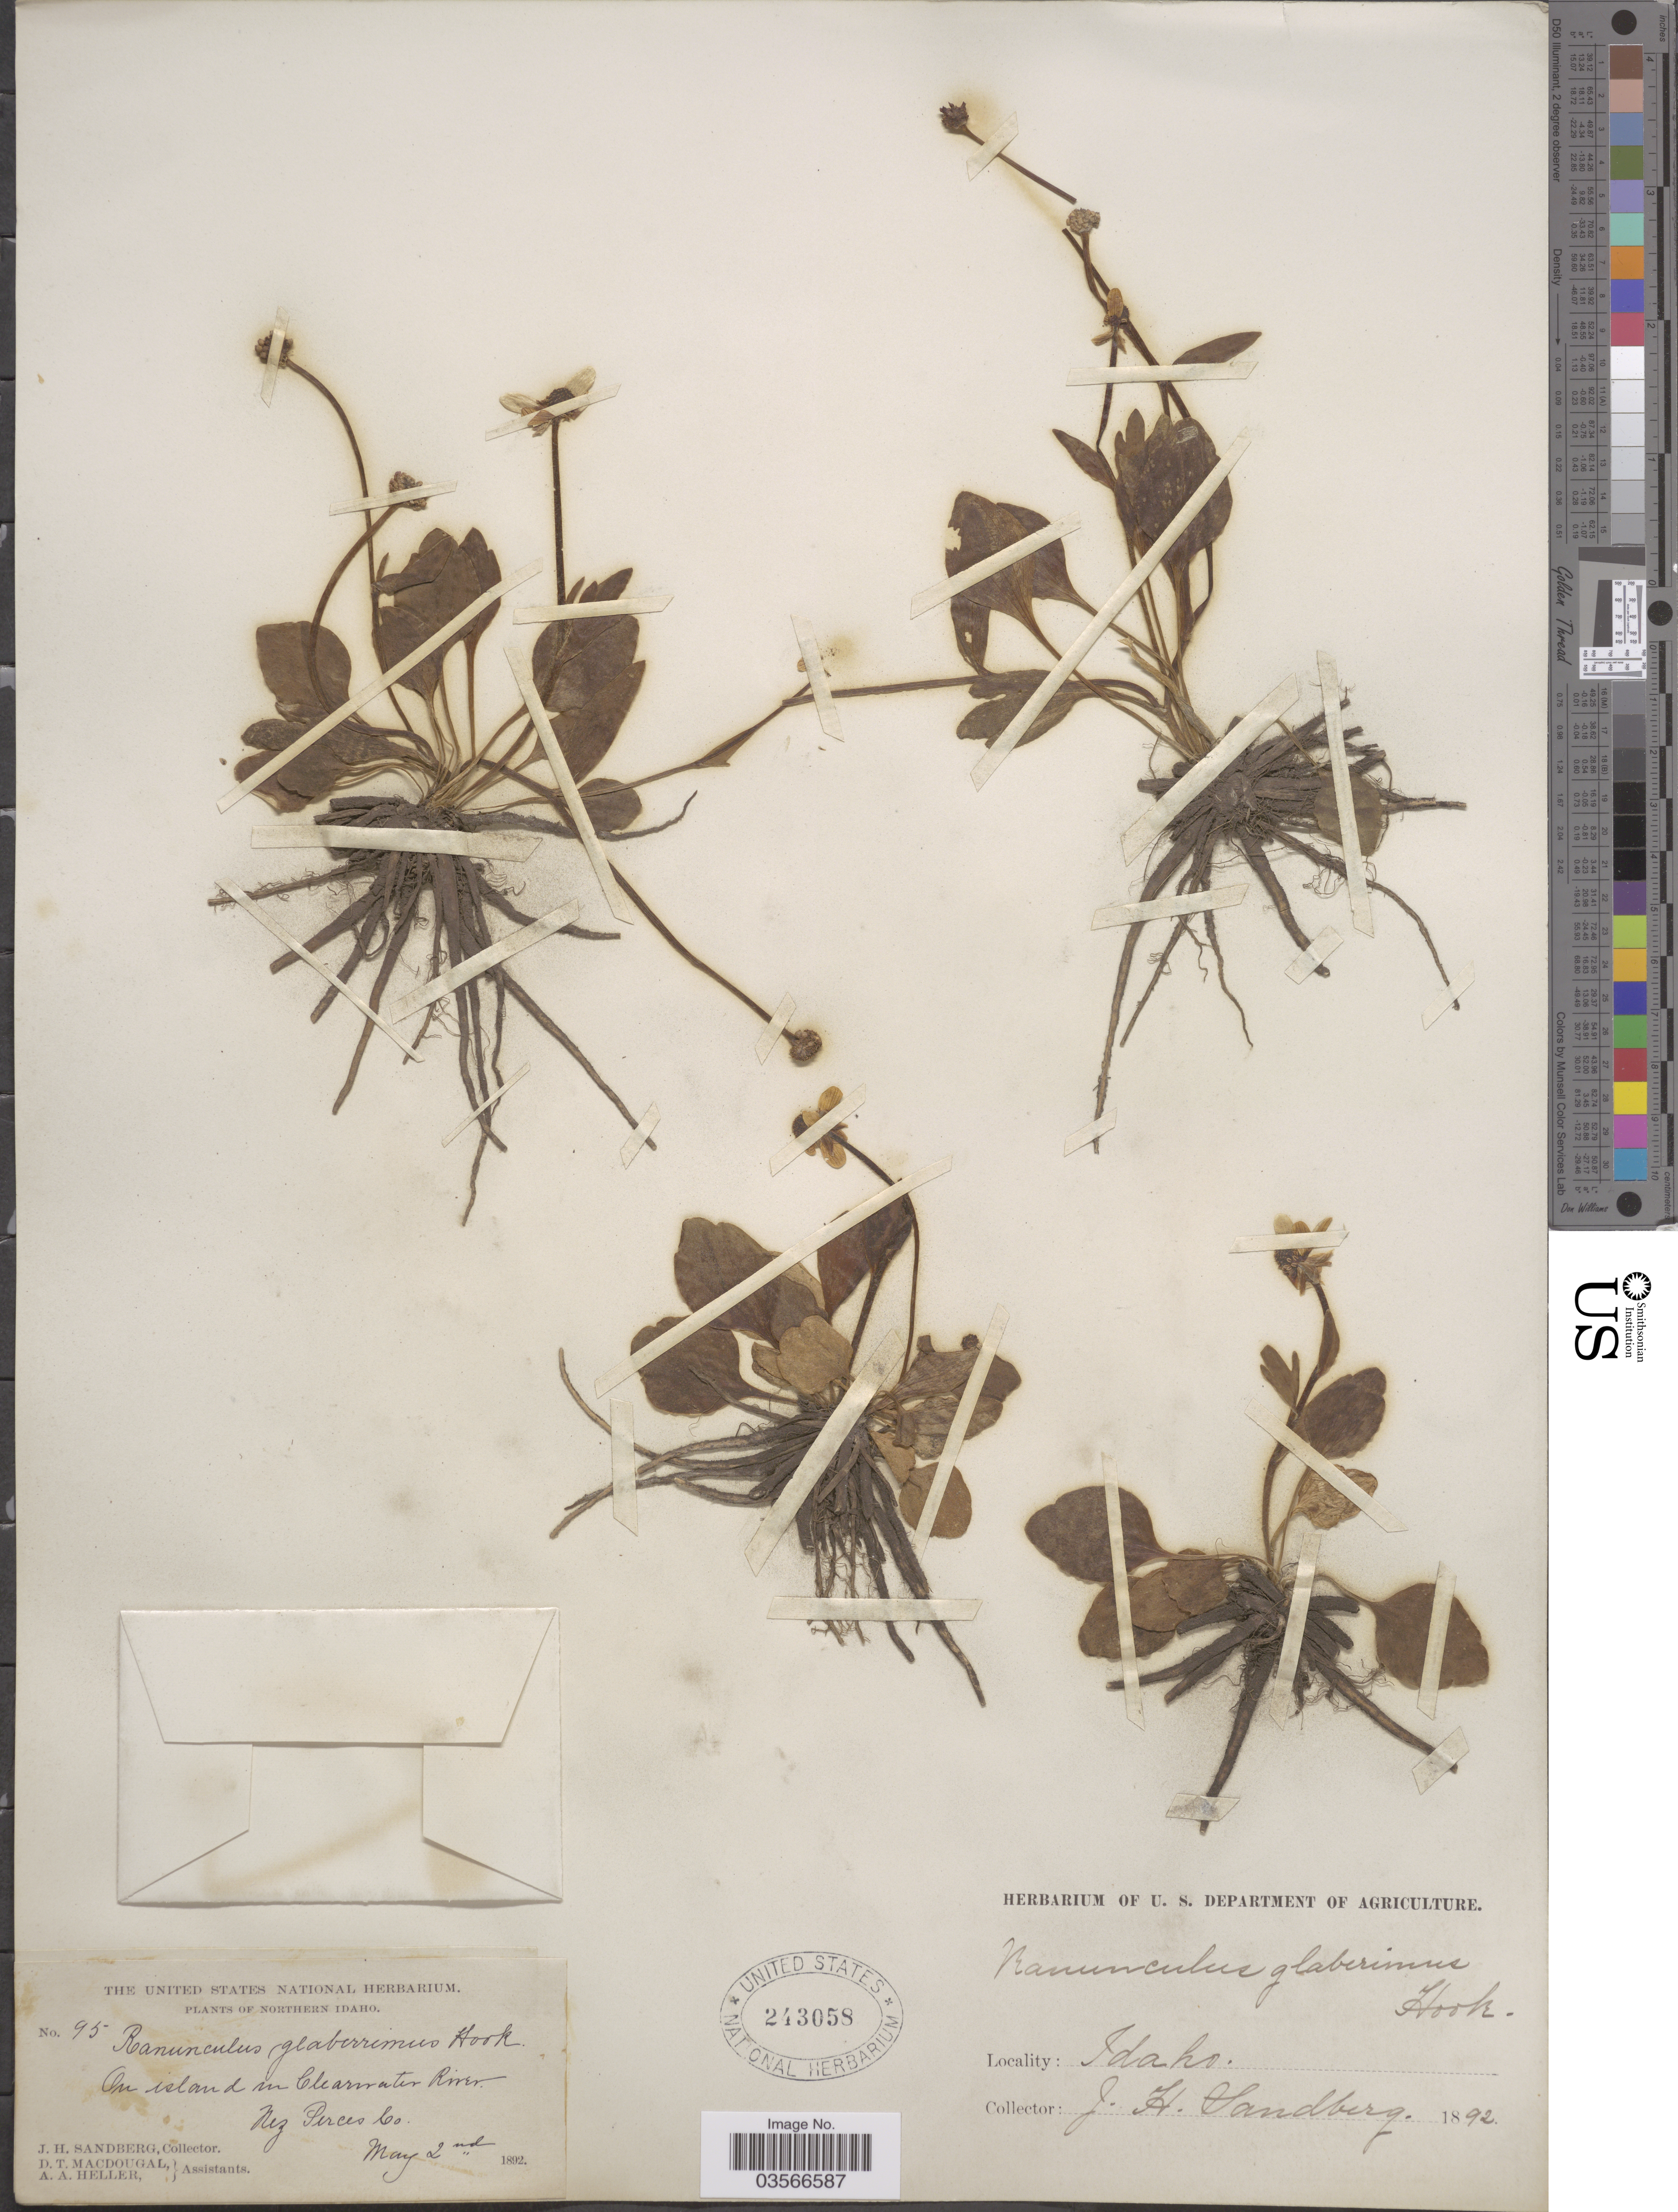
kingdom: Plantae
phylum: Tracheophyta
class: Magnoliopsida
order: Ranunculales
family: Ranunculaceae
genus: Ranunculus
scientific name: Ranunculus glaberrimus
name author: Hook.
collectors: J. H. Sandberg, D. T. MacDougal & A. A. Heller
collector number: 95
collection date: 1892-05-02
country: United States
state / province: Idaho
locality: Northern Idaho. On island in Clearwater River. Nez Perces Co.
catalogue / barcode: US 243058